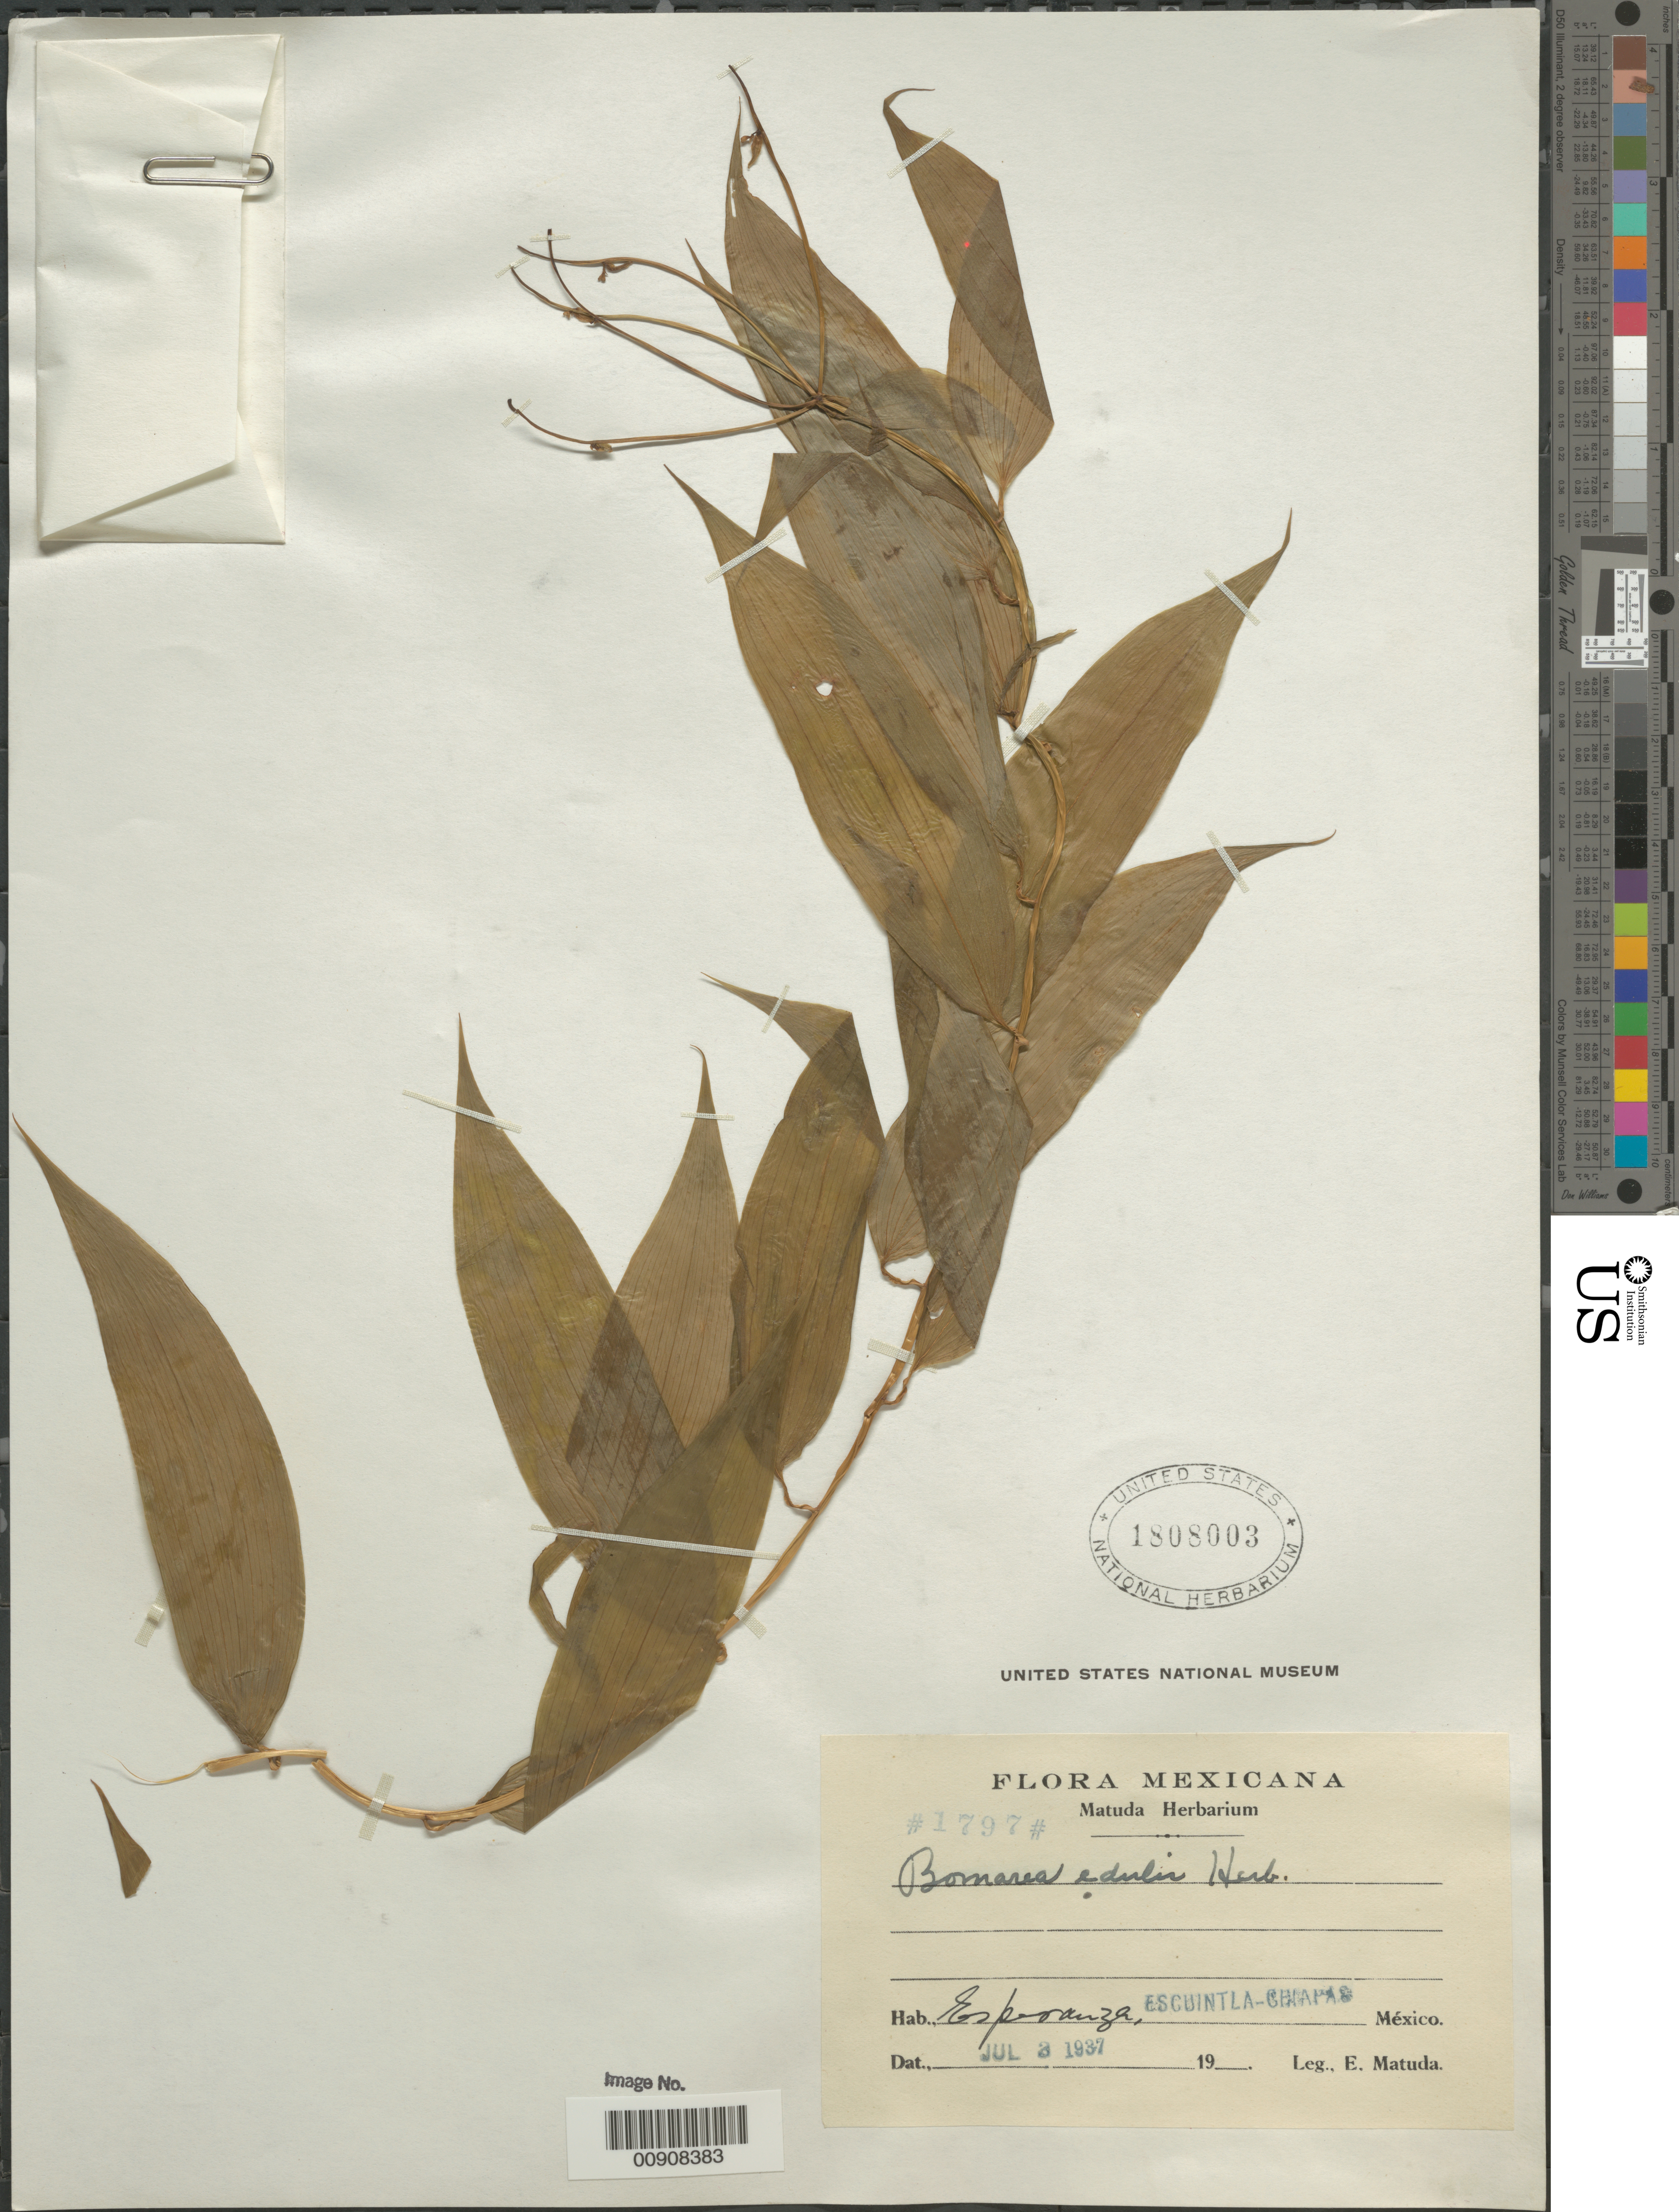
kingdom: Plantae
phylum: Tracheophyta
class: Liliopsida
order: Liliales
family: Alstroemeriaceae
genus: Bomarea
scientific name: Bomarea edulis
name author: (Tussac) Herb.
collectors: E. Matuda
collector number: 1797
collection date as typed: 03 Jul 1937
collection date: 1937-07-03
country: Mexico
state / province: Chiapas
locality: Esperanza, Escuintla, Chiapas.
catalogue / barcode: US 1808003